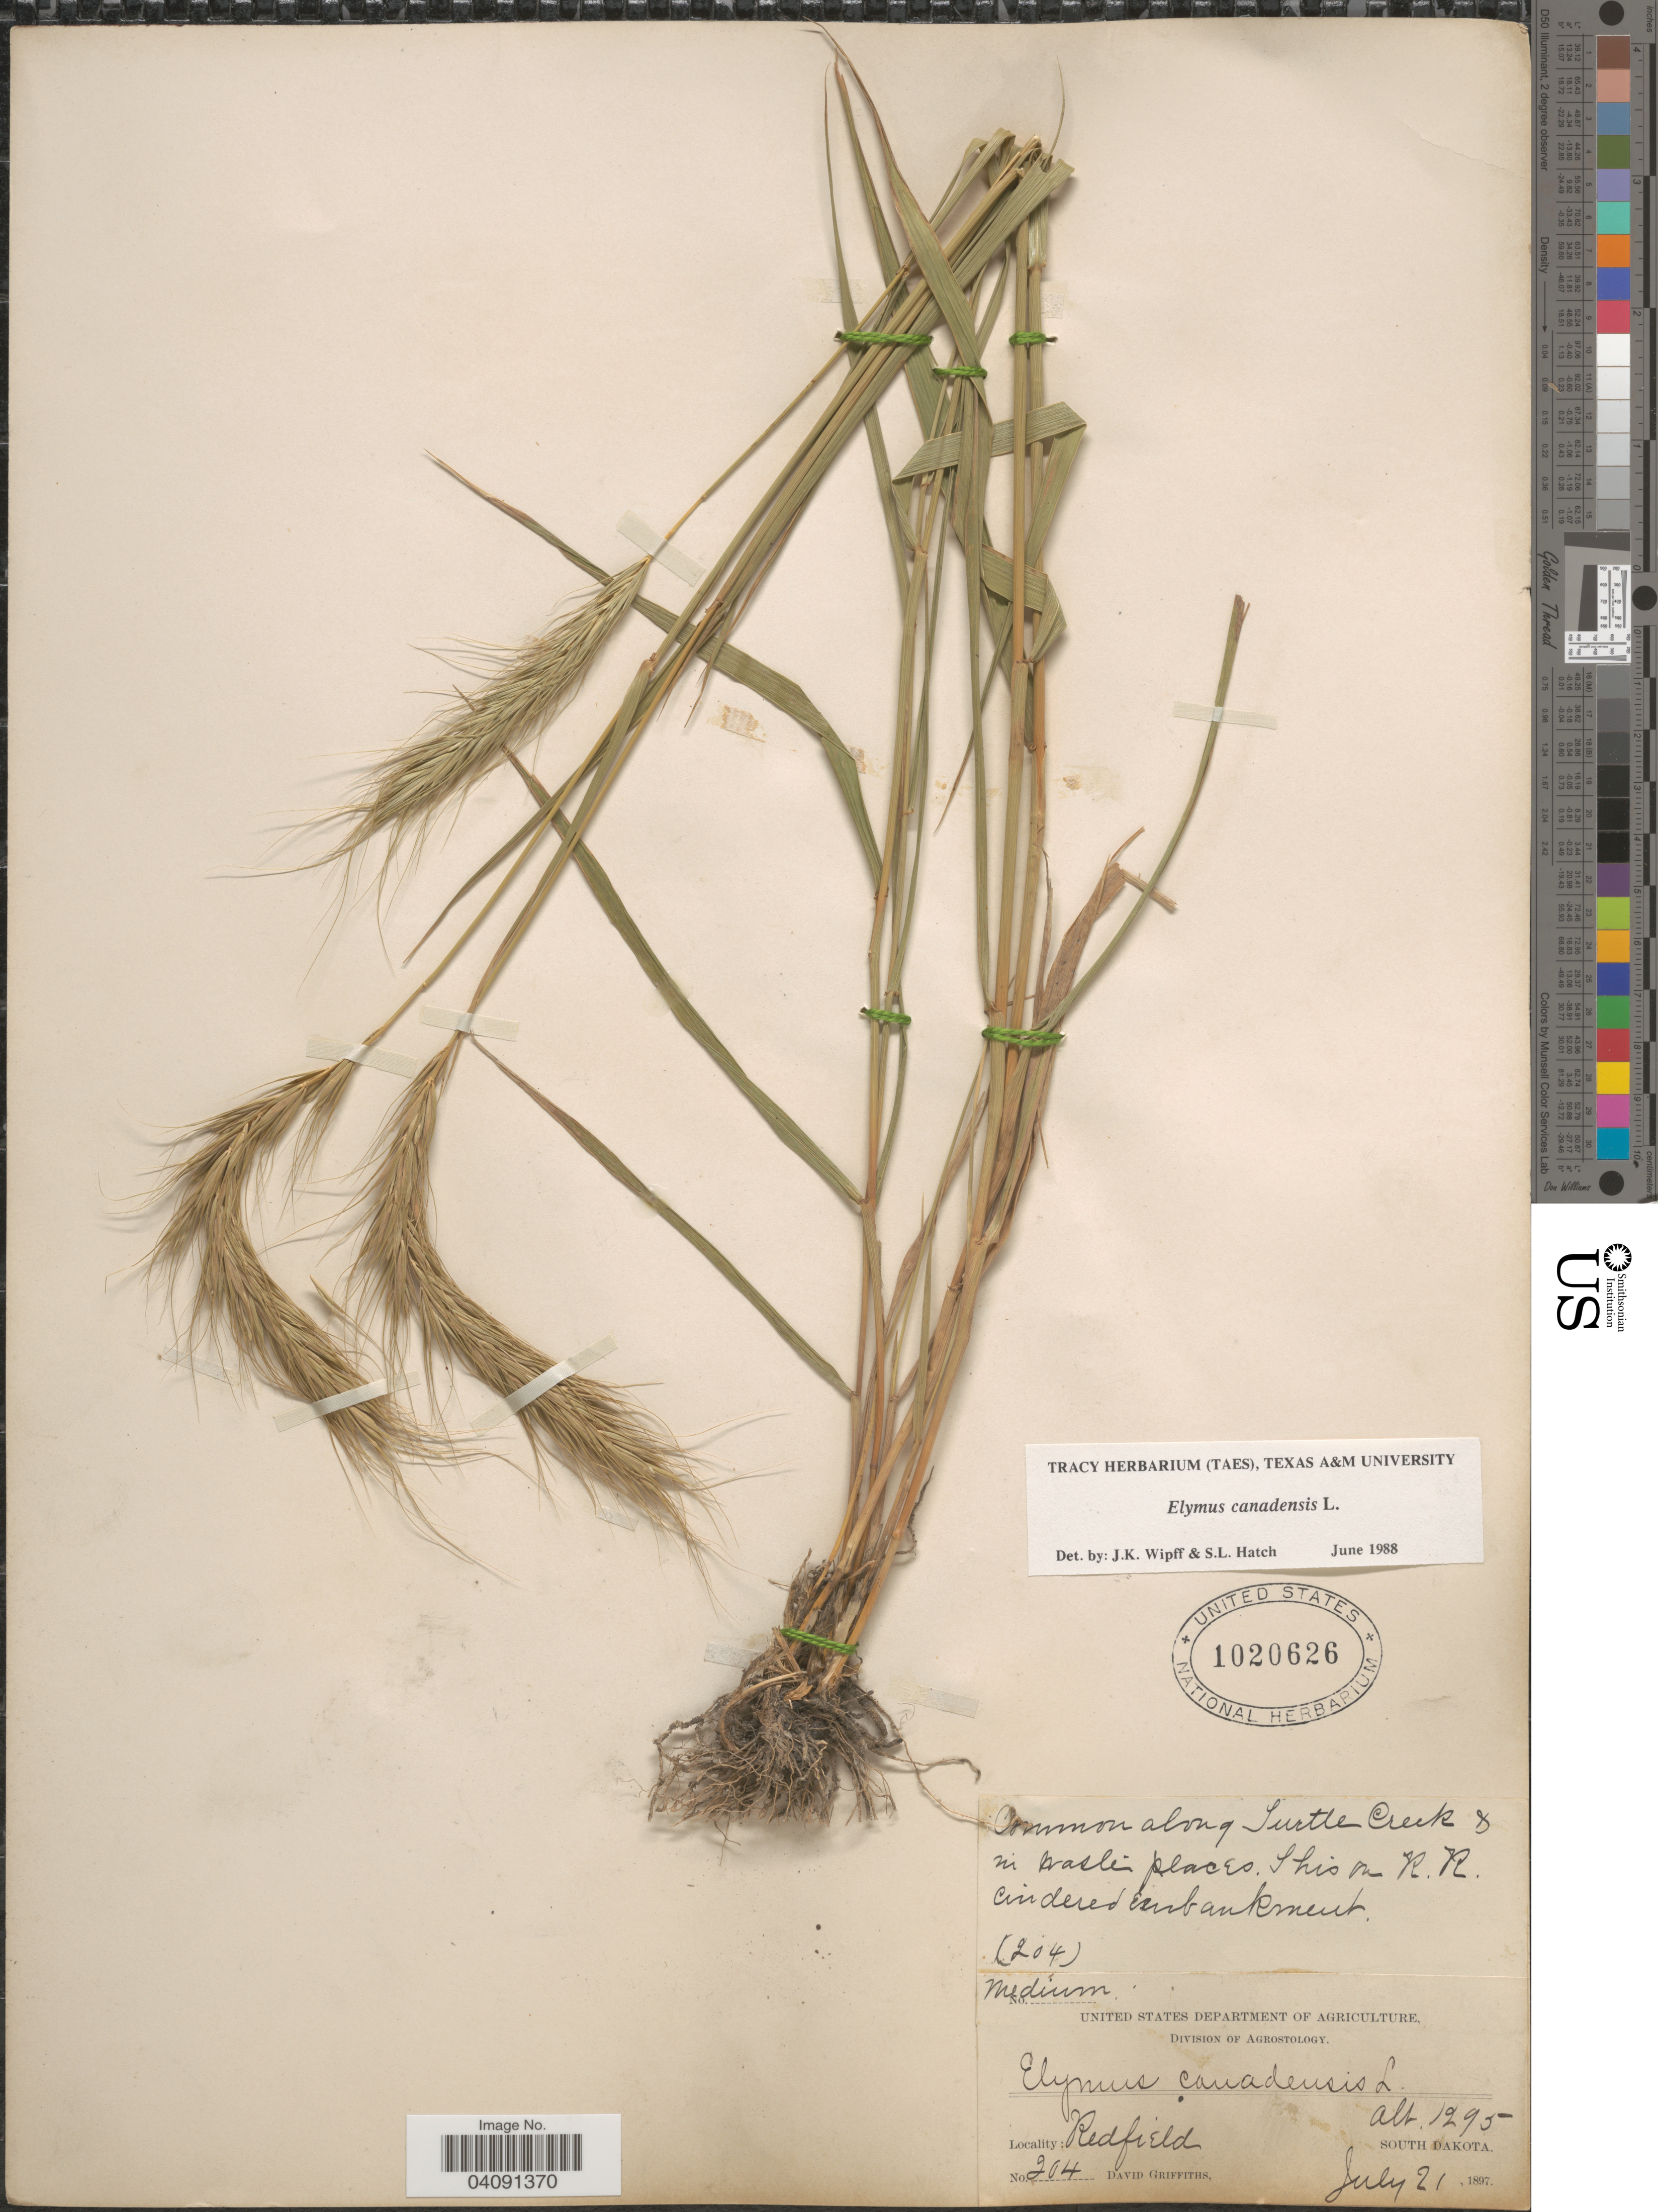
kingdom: Plantae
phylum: Tracheophyta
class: Liliopsida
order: Poales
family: Poaceae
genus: Elymus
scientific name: Elymus canadensis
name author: L.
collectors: D. Griffiths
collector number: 204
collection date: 1897-07-21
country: United States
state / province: South Dakota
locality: Redfield.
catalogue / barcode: US 1020626